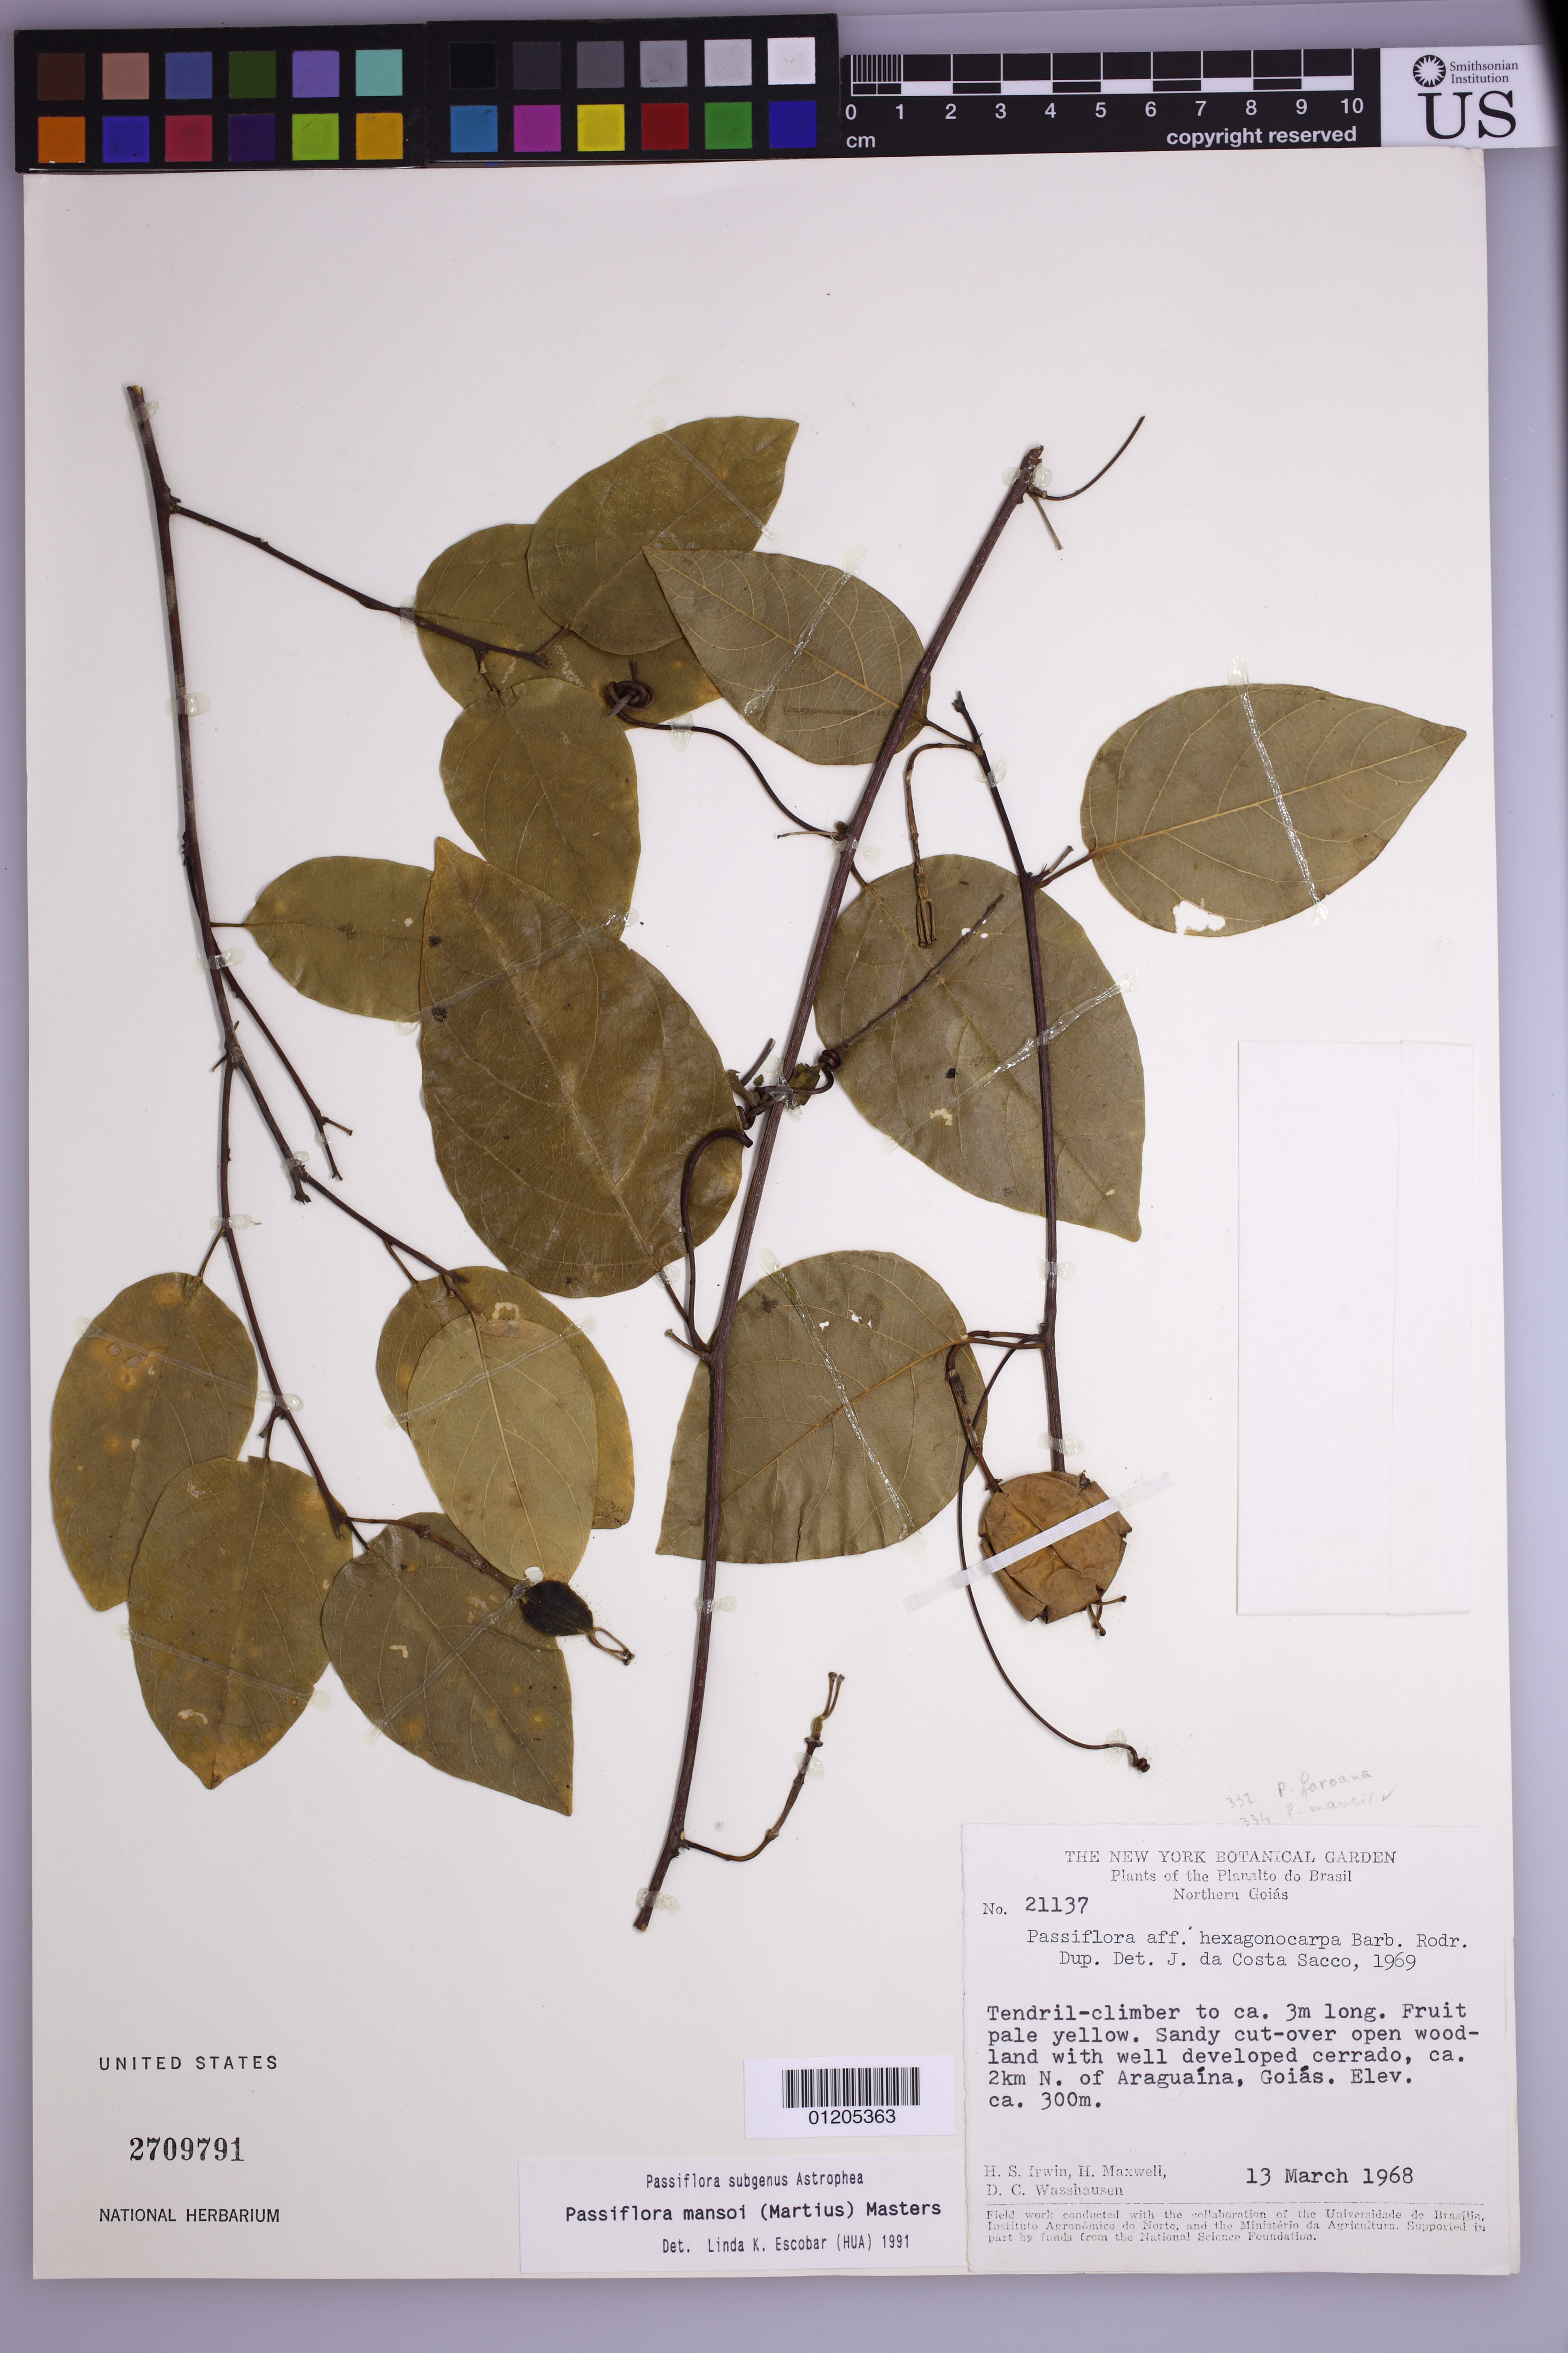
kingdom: Plantae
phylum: Tracheophyta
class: Magnoliopsida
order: Malpighiales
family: Passifloraceae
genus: Passiflora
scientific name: Passiflora mansoi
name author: (Mart.) Mast.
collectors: H. Irwin, H. Maxwell & D. C. Wasshausen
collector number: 21137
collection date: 1968-03-13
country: Brazil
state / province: Tocantins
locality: Sandy cut-over open woodland with well developed cerrado, ca. 2 km N. of Araguaina, Goias.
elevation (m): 300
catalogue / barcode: US 2709791